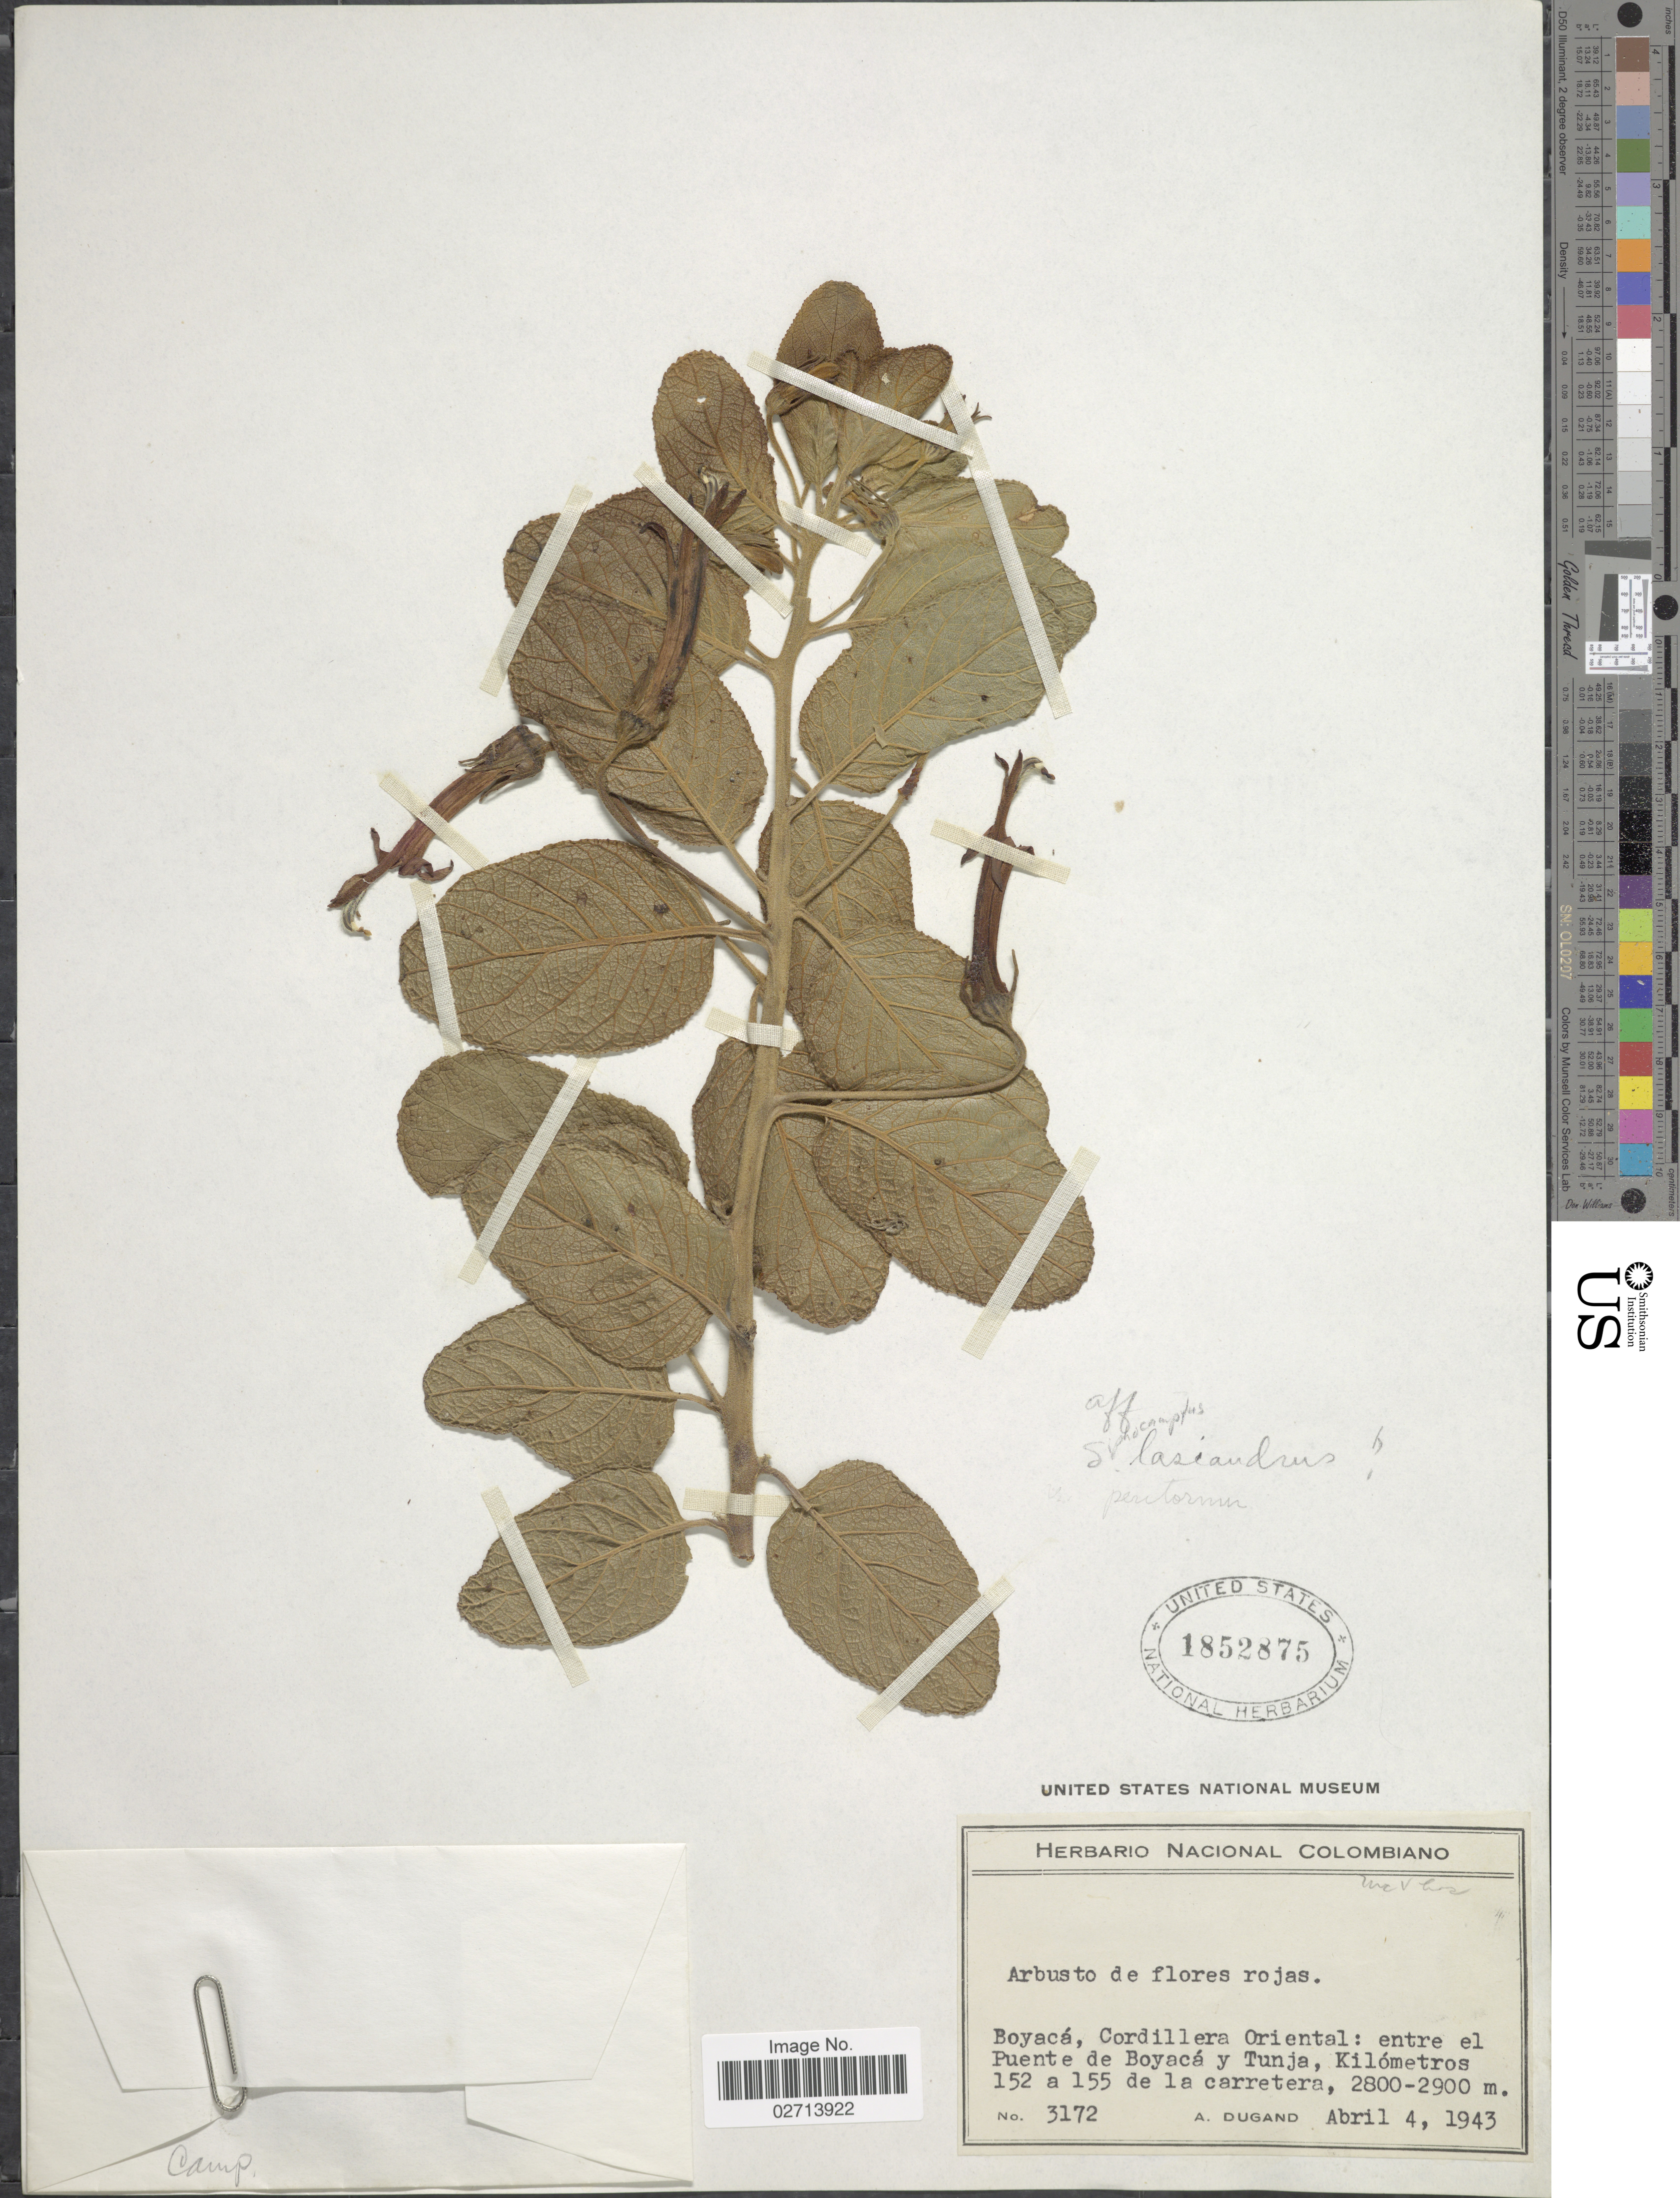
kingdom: Plantae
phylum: Tracheophyta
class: Magnoliopsida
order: Asterales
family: Campanulaceae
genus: Siphocampylus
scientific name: Siphocampylus lasiandrus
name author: Planch.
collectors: A. Dugand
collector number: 3172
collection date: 1943-04-04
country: Colombia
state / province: Boyacá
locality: Cordillera Oriental: entre el Puente de Boyacá y Tunja, Kilómetros 152 a 155 de la carretera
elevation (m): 2800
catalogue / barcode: US 1852875